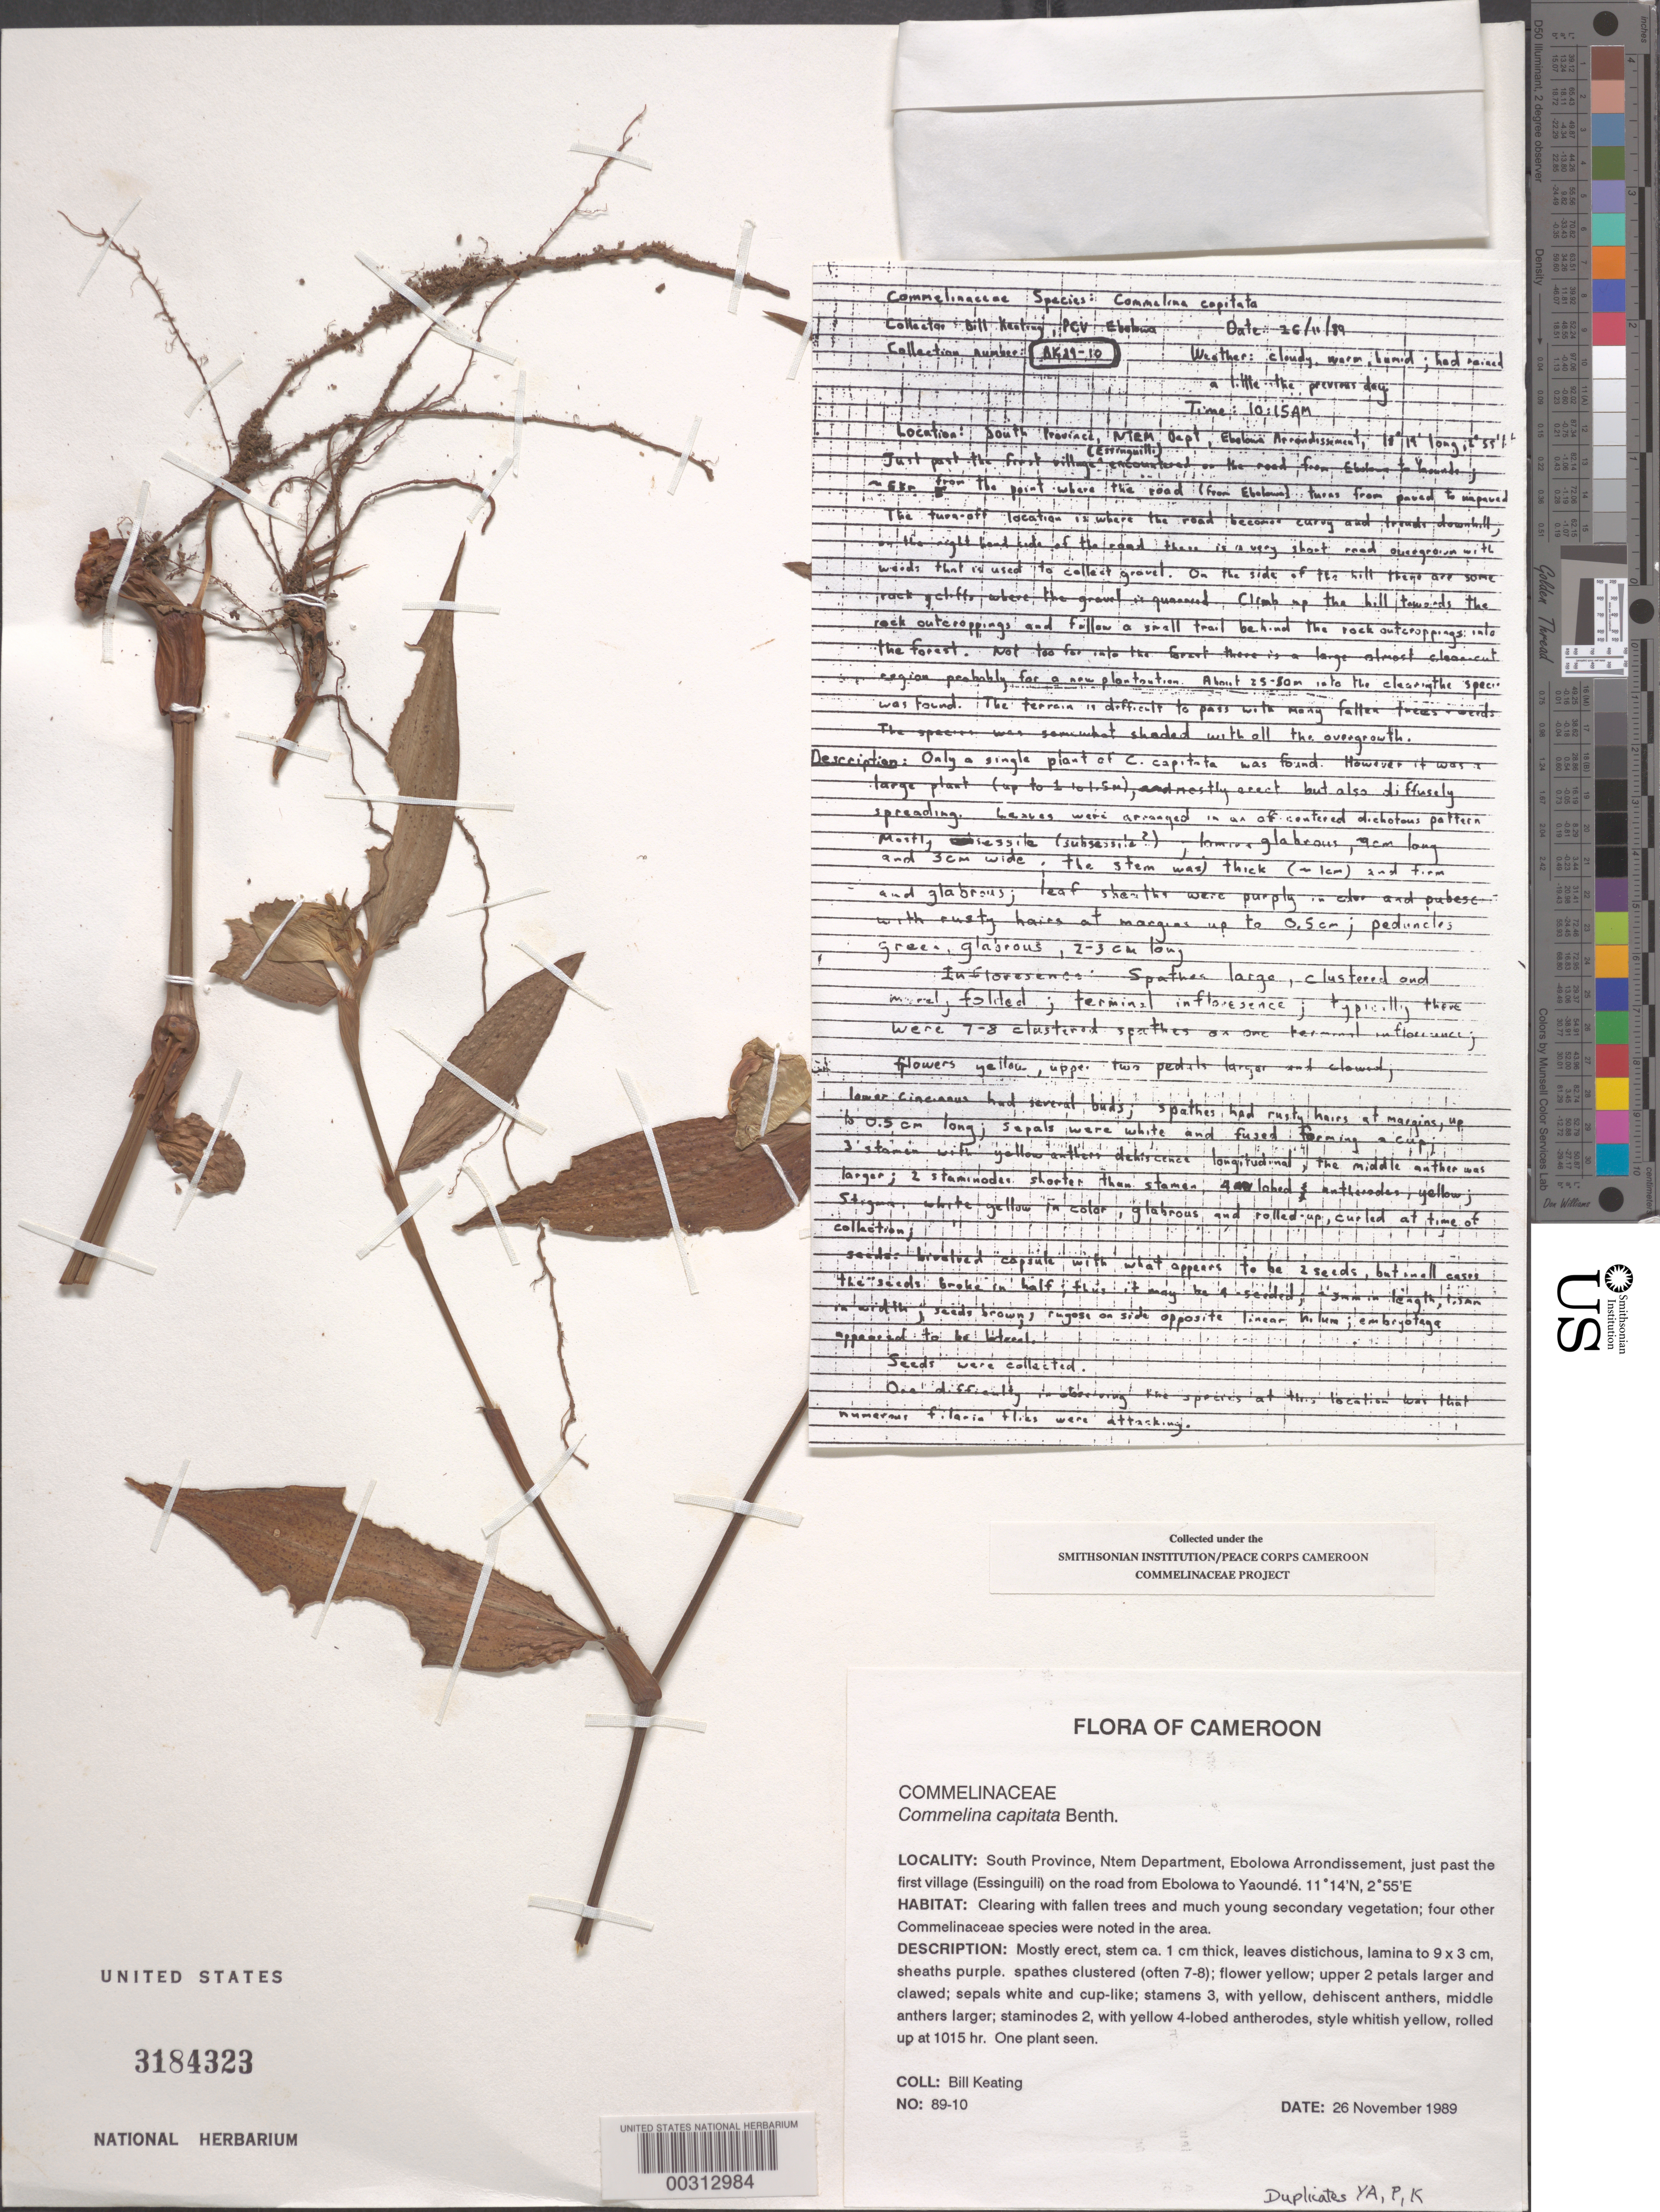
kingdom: Plantae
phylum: Tracheophyta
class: Liliopsida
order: Commelinales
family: Commelinaceae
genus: Commelina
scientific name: Commelina capitata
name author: Benth.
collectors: B. Keating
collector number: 89-10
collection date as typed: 26 Nov 1989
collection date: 1989-11-26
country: Cameroon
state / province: Sud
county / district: Ntem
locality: Ebolowa arrondissement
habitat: Clearing with fallen trees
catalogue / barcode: US 3184323